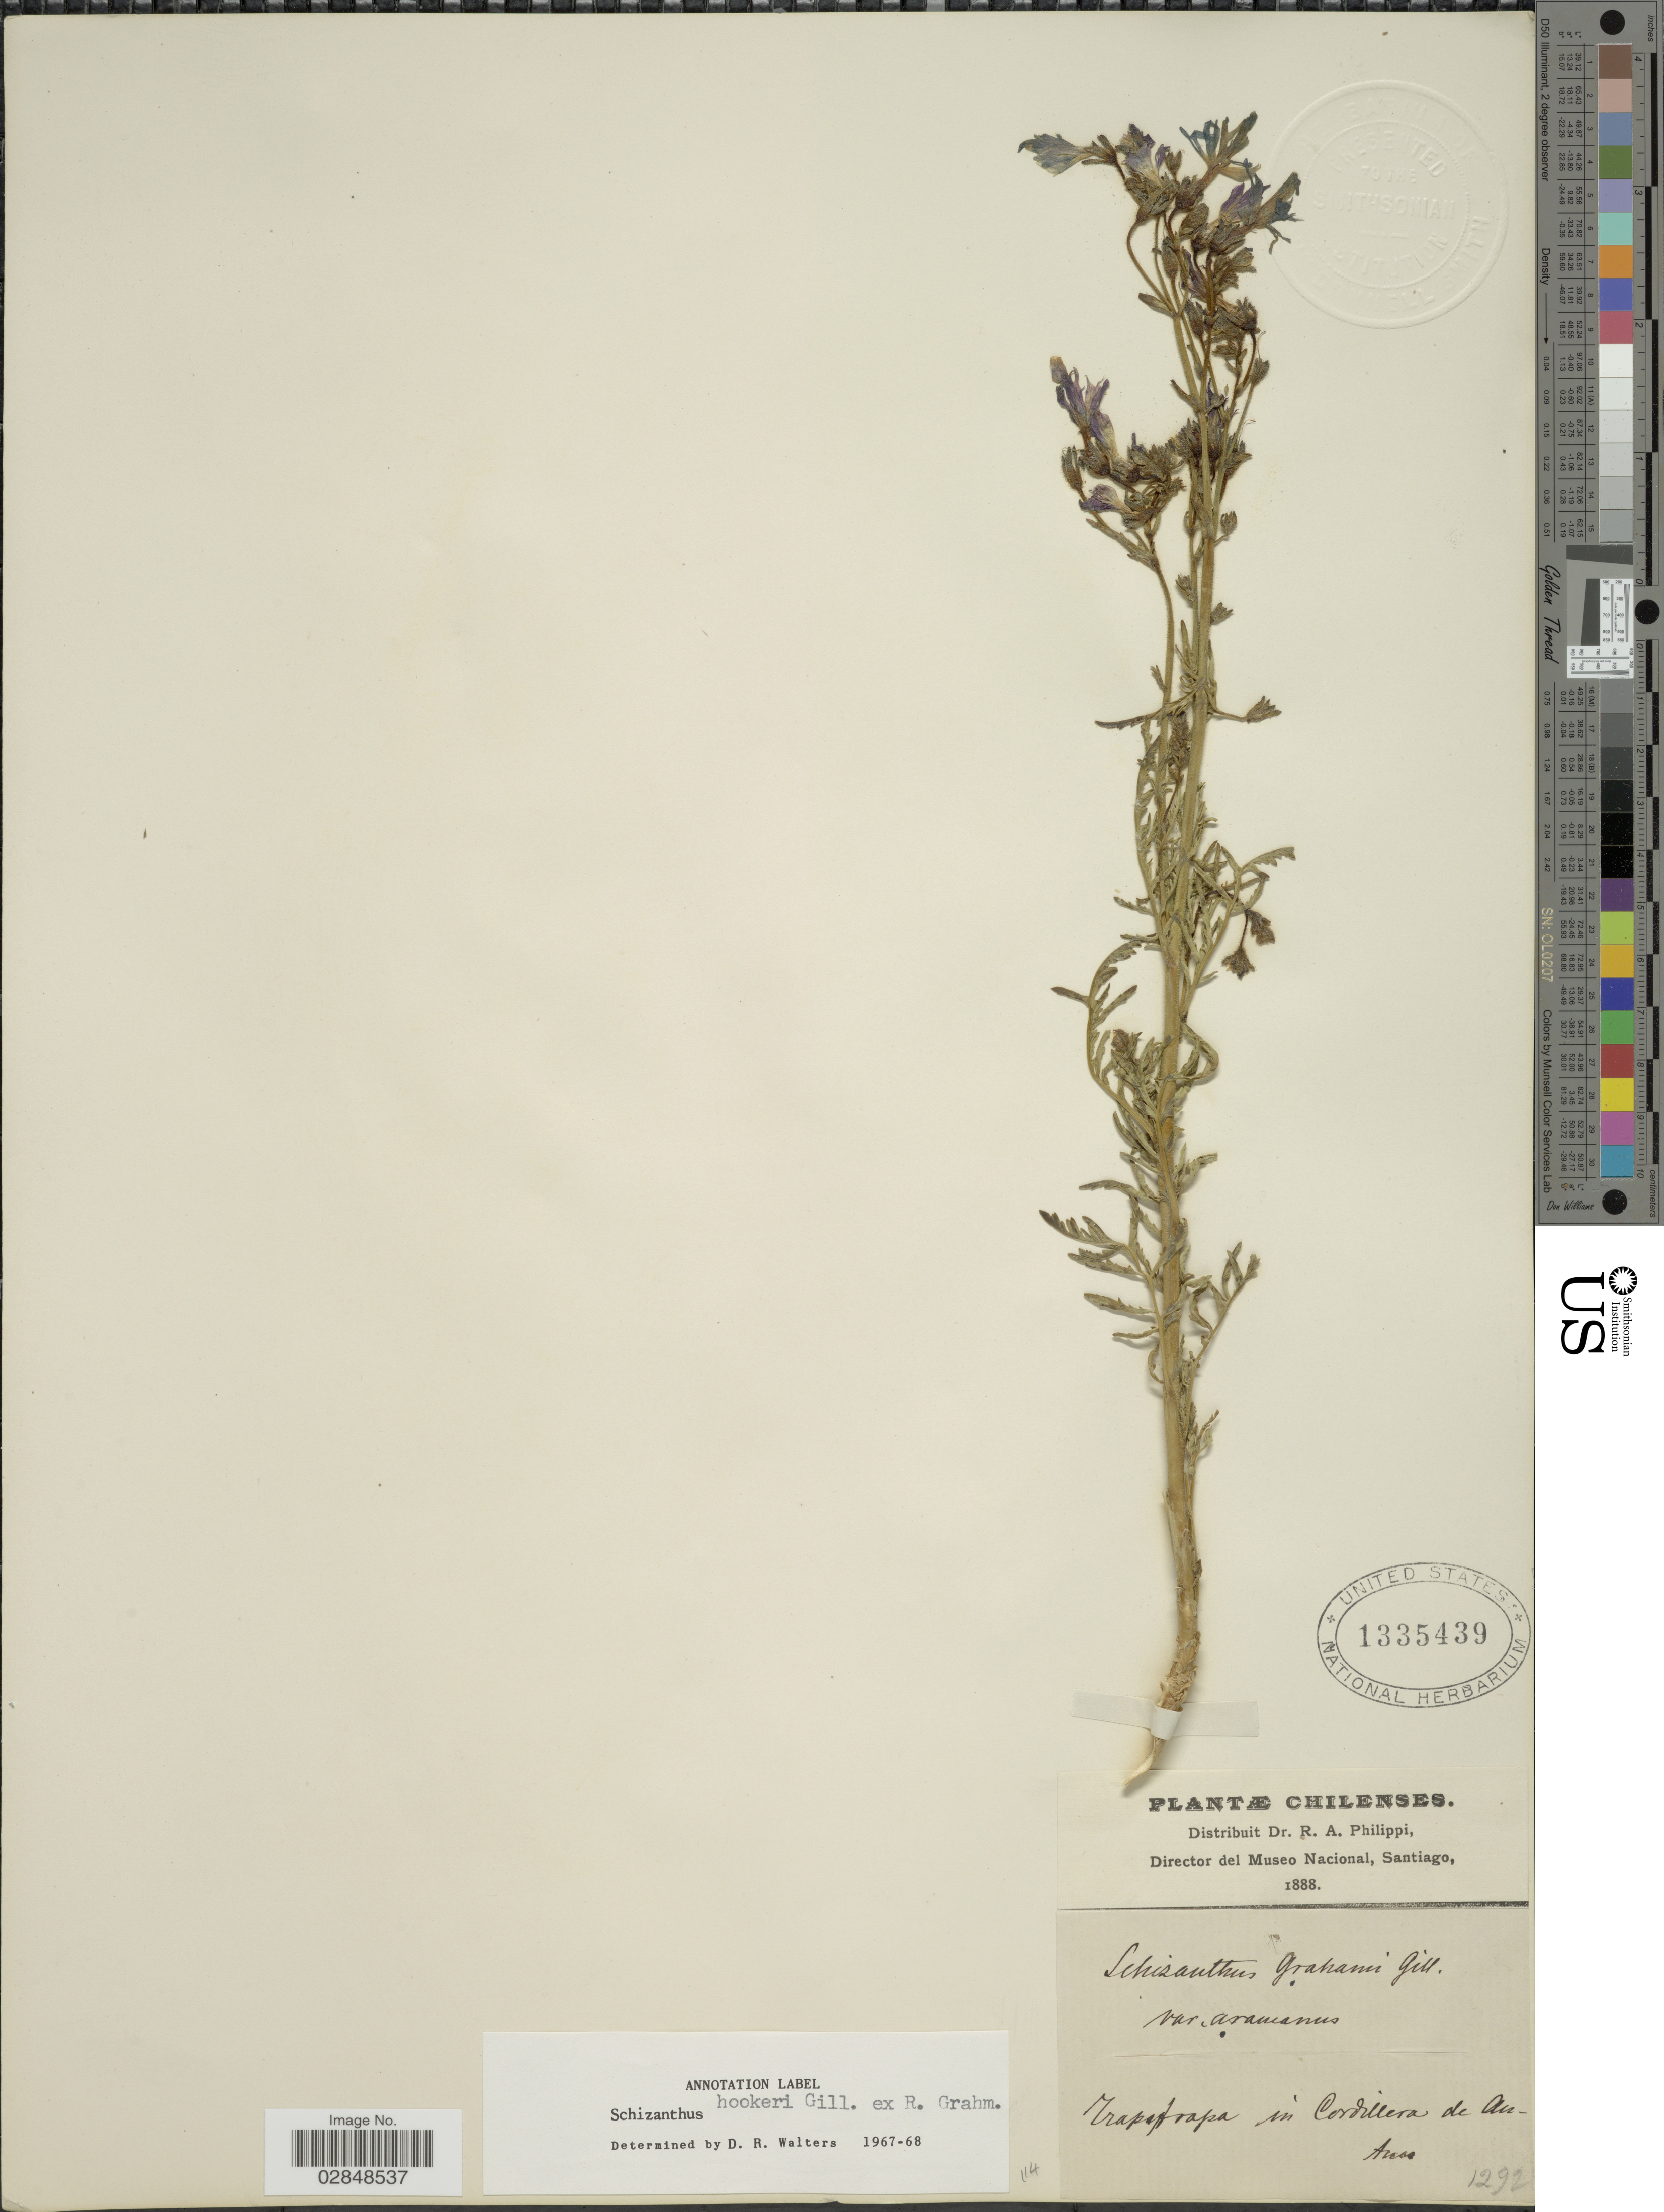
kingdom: Plantae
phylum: Tracheophyta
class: Magnoliopsida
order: Solanales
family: Solanaceae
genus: Schizanthus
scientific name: Schizanthus hookeri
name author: Gillies ex Graham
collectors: R. A. Philippi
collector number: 1292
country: Chile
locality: Trapetrapa in Cordillera de la Antuca.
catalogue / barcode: US 1335439